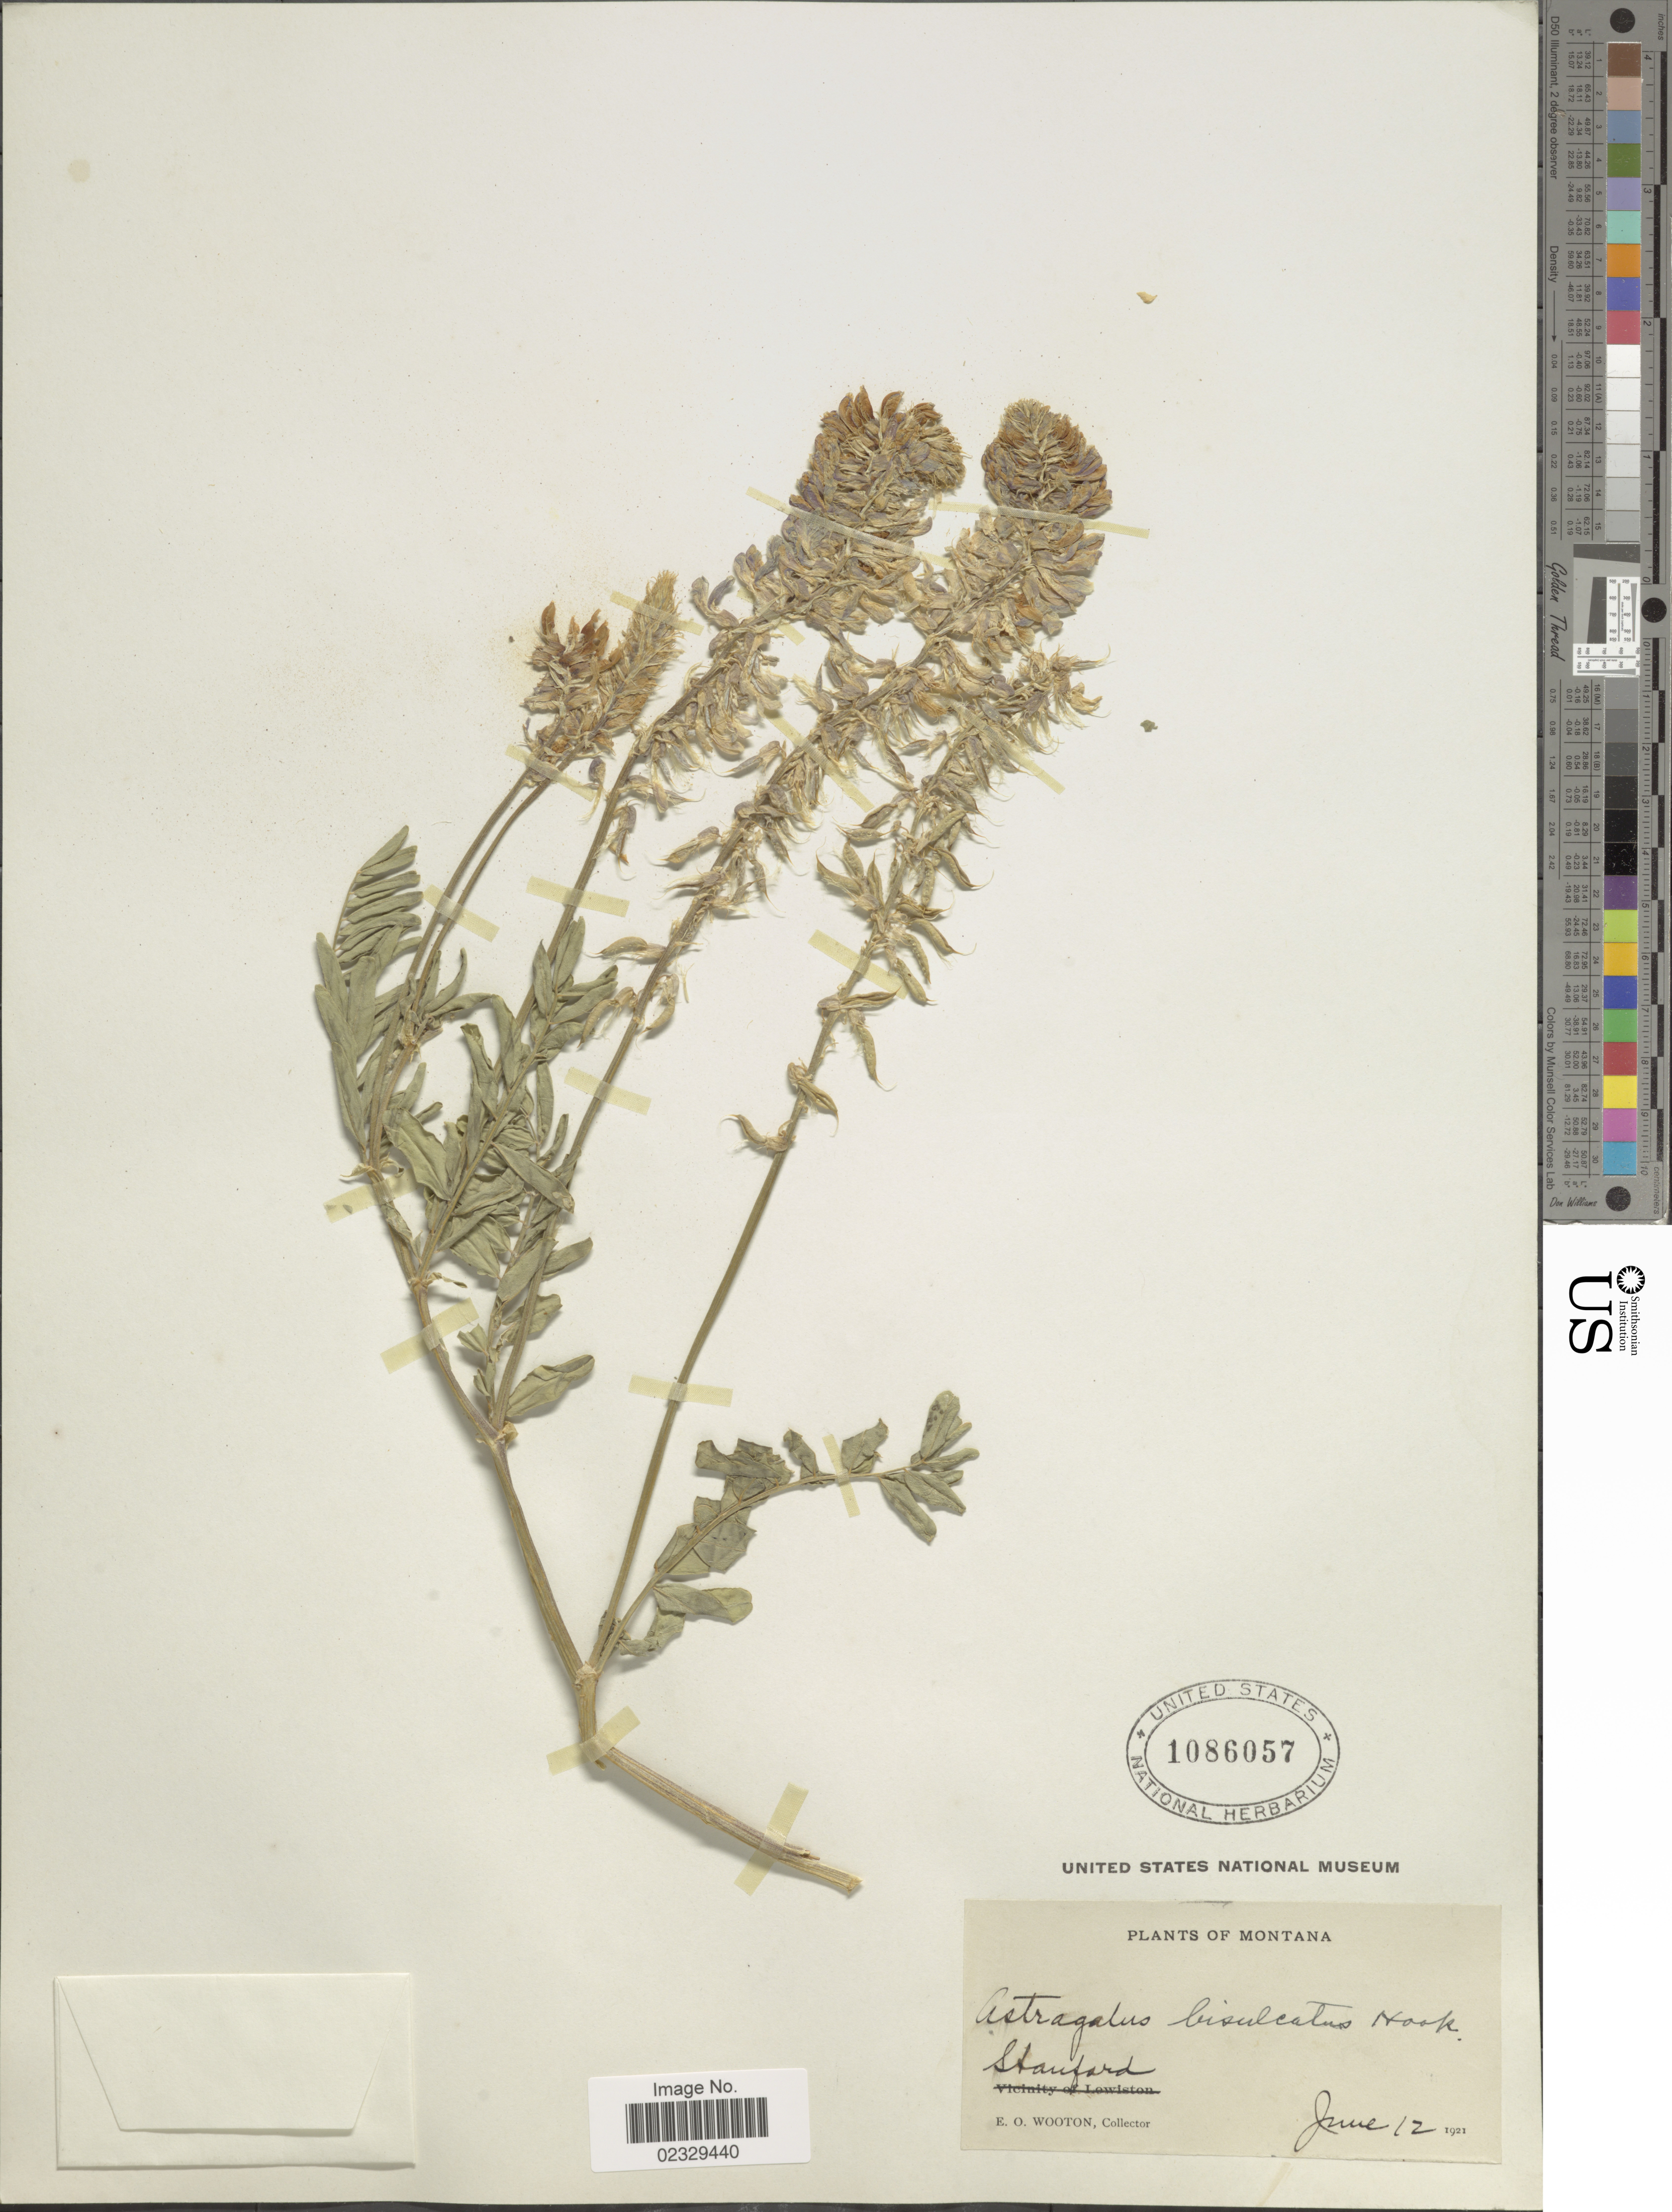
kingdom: Plantae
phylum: Tracheophyta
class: Magnoliopsida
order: Fabales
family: Fabaceae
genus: Astragalus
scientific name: Astragalus bisulcatus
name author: (Hook.) A. Gray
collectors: E. O. Wooton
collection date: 1921-06-12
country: United States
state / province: Montana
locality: Stanford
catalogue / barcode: US 1086057